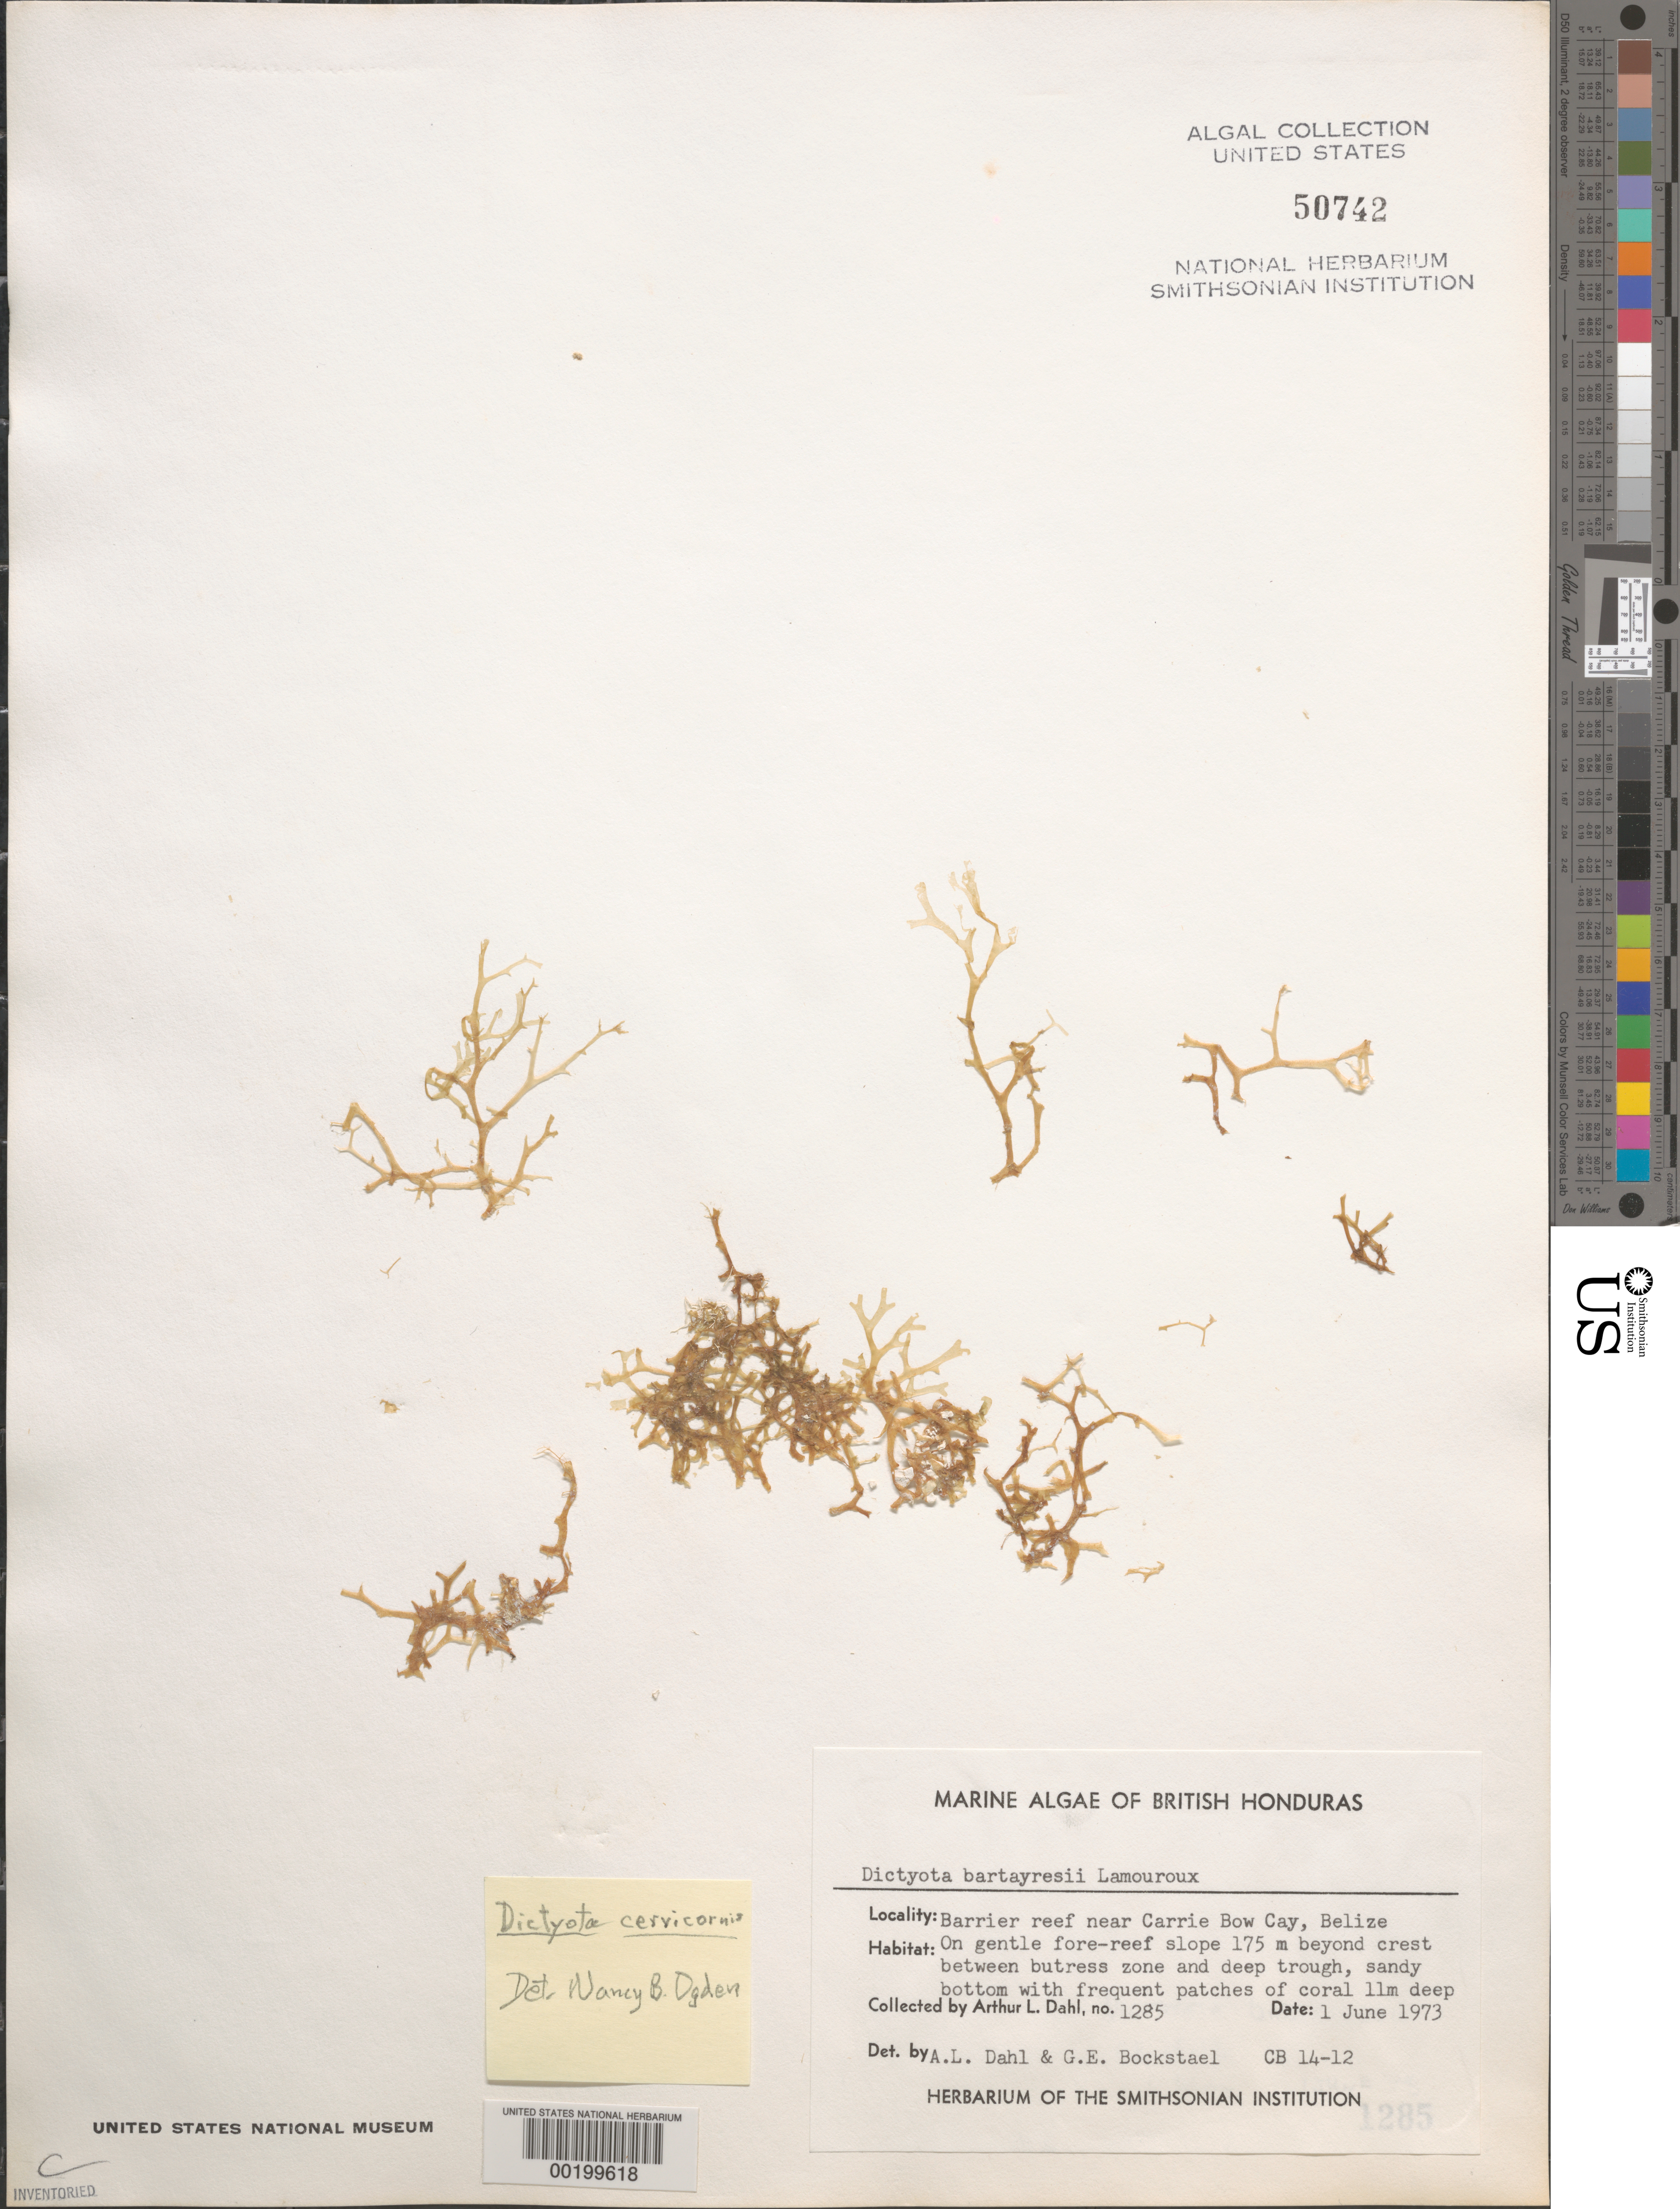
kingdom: Chromista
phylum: Ochrophyta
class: Phaeophyceae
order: Dictyotales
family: Dictyotaceae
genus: Dictyota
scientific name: Dictyota bartayresiana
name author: J.V.Lamouroux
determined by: Dahl, A. O.; Bockstael, G. E.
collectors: A. Dahl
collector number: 1285 & CB 14-12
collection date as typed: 01 Jun 1973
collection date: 1973-06-01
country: Belize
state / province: Stann Creek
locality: Near Carrie Bow Cay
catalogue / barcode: US 50742